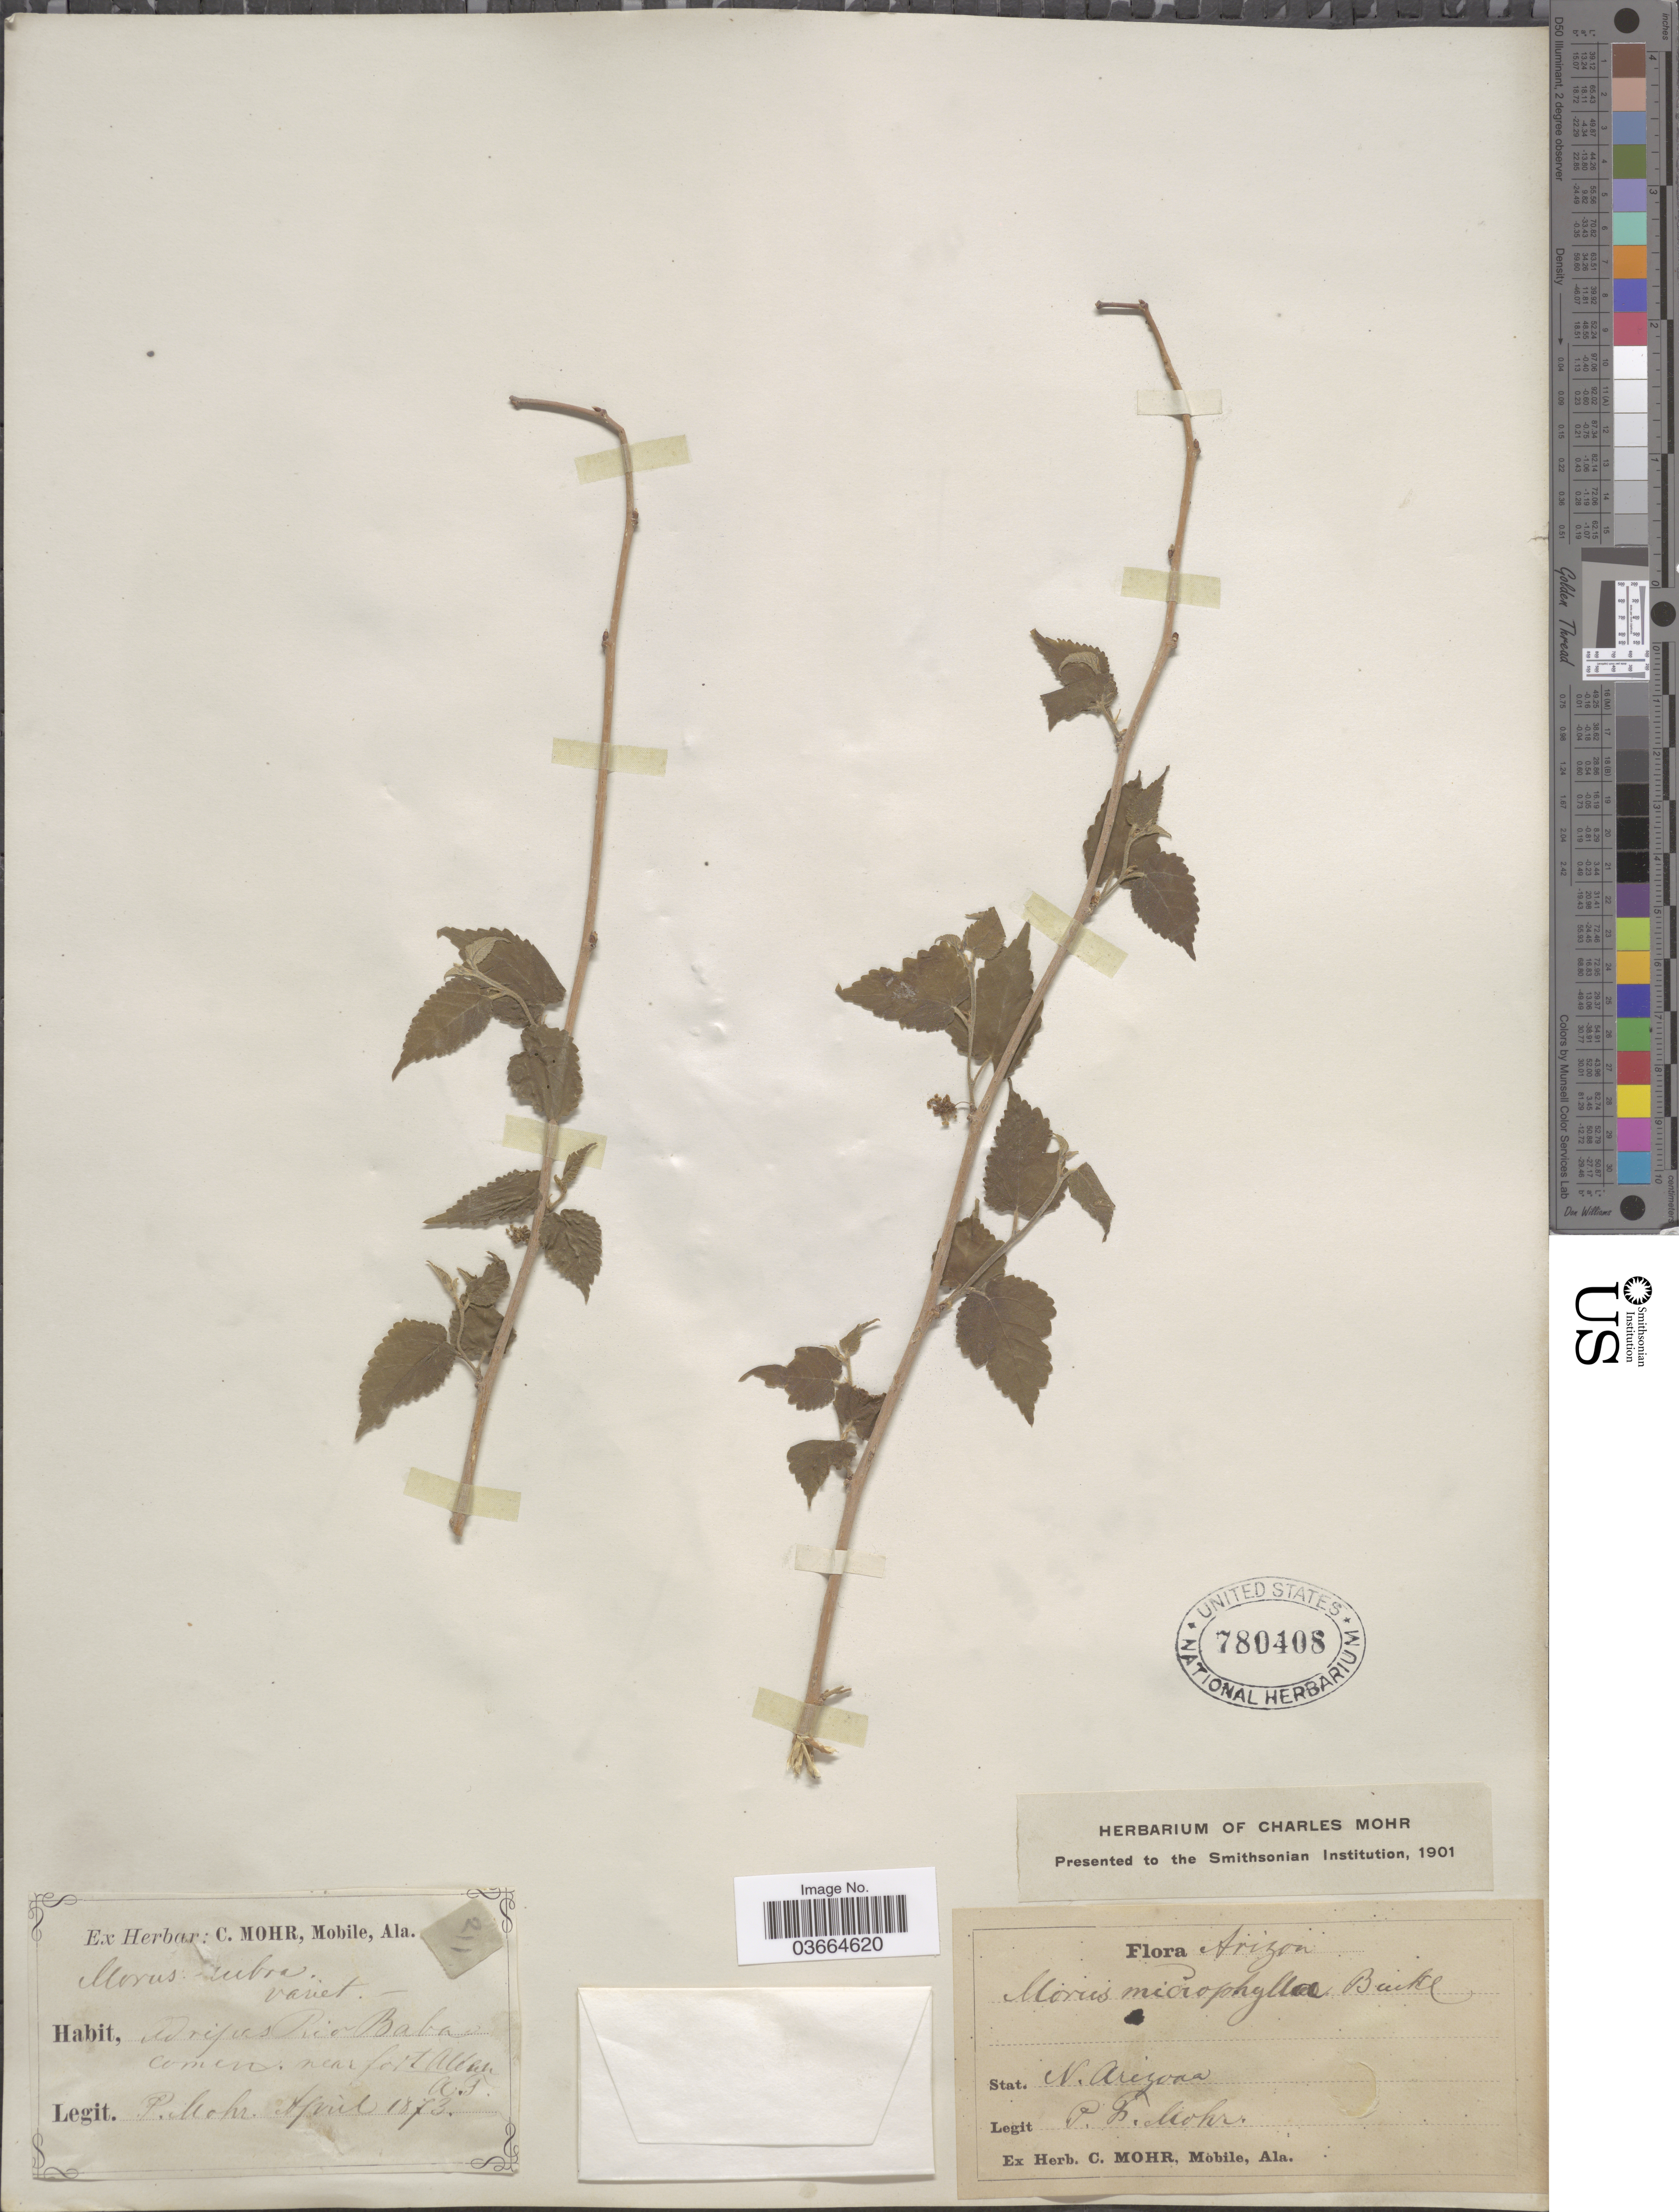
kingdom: Plantae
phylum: Tracheophyta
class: Magnoliopsida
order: Rosales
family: Moraceae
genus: Morus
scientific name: Morus microphylla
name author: Buckley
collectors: P. F. Mohr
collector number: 211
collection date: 1873-04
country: United States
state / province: Arizona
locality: Stat. N. Arizona. Rio Baba common* near fort Allen* A.G*.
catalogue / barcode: US 780408